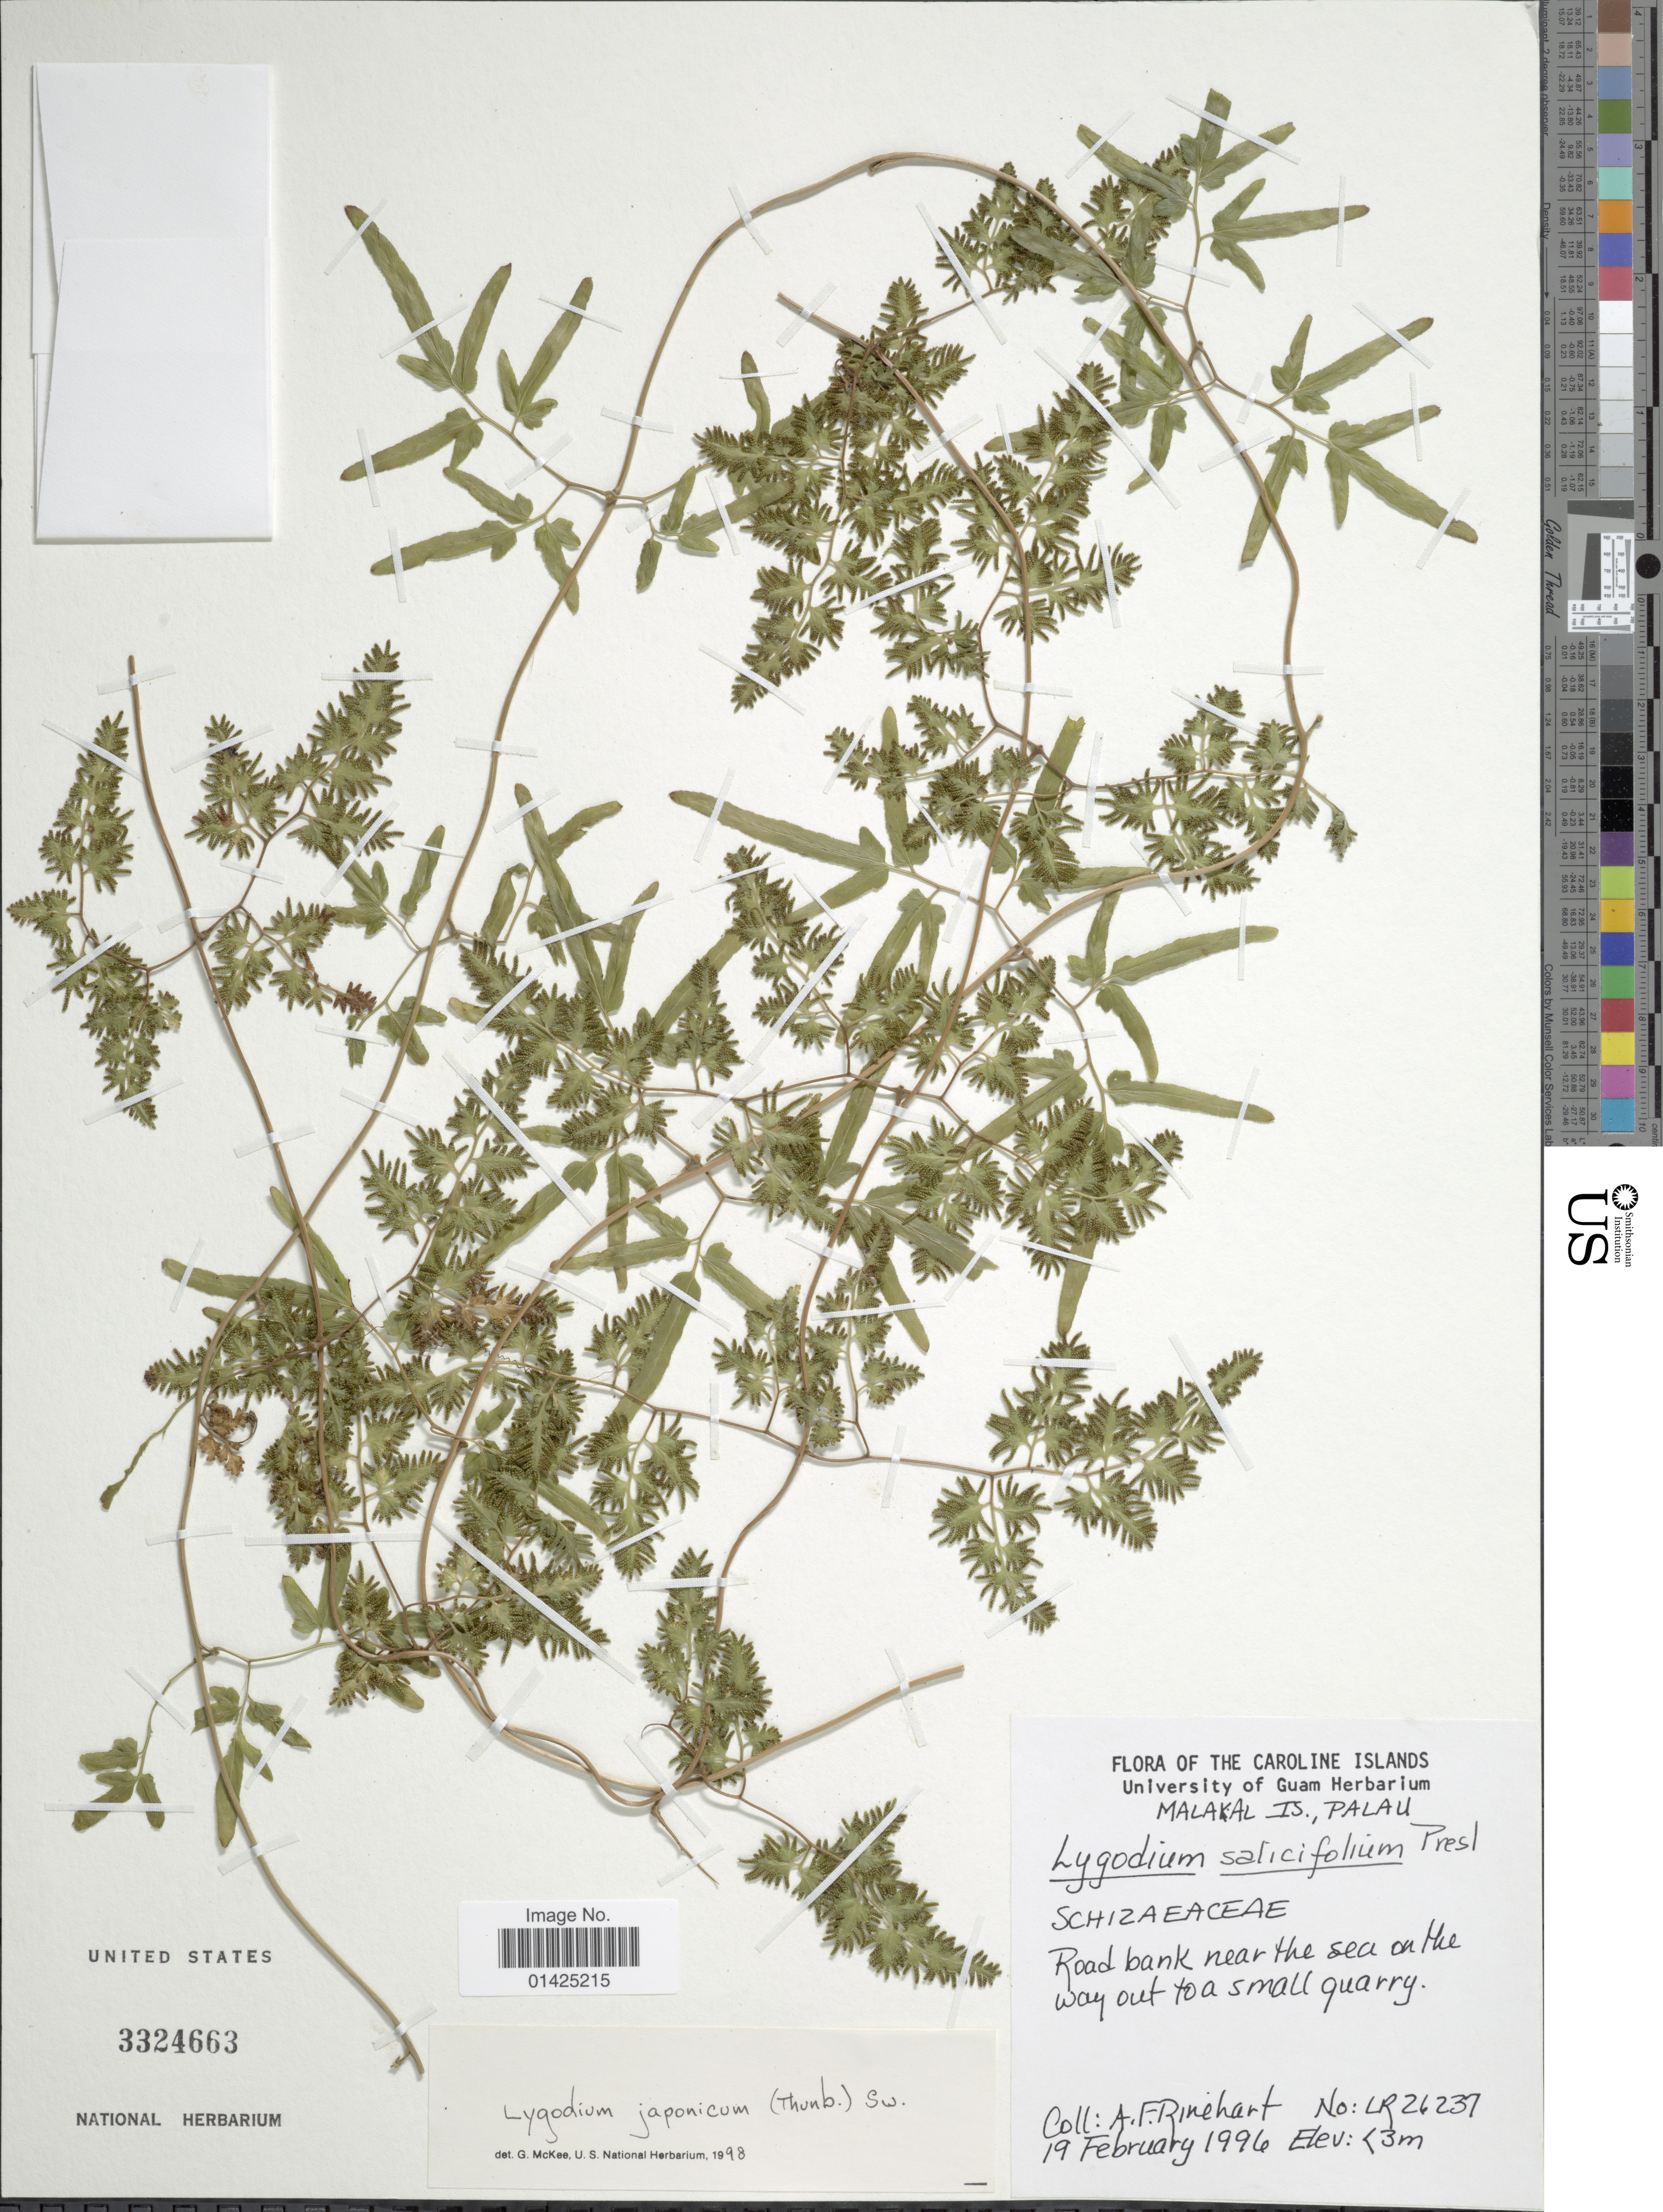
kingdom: Plantae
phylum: Tracheophyta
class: Polypodiopsida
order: Schizaeales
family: Lygodiaceae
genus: Lygodium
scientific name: Lygodium japonicum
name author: (Thunb.) Sw.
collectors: A. Rinehart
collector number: LR26237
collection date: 1996-02-19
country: Palau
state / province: Koror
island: Ngemelachel [Malakal]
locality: Malakal is, Palau, The Caroline Islands, Road bank near the sea on the way out to a small qurry.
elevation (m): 3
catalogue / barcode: US 3324663